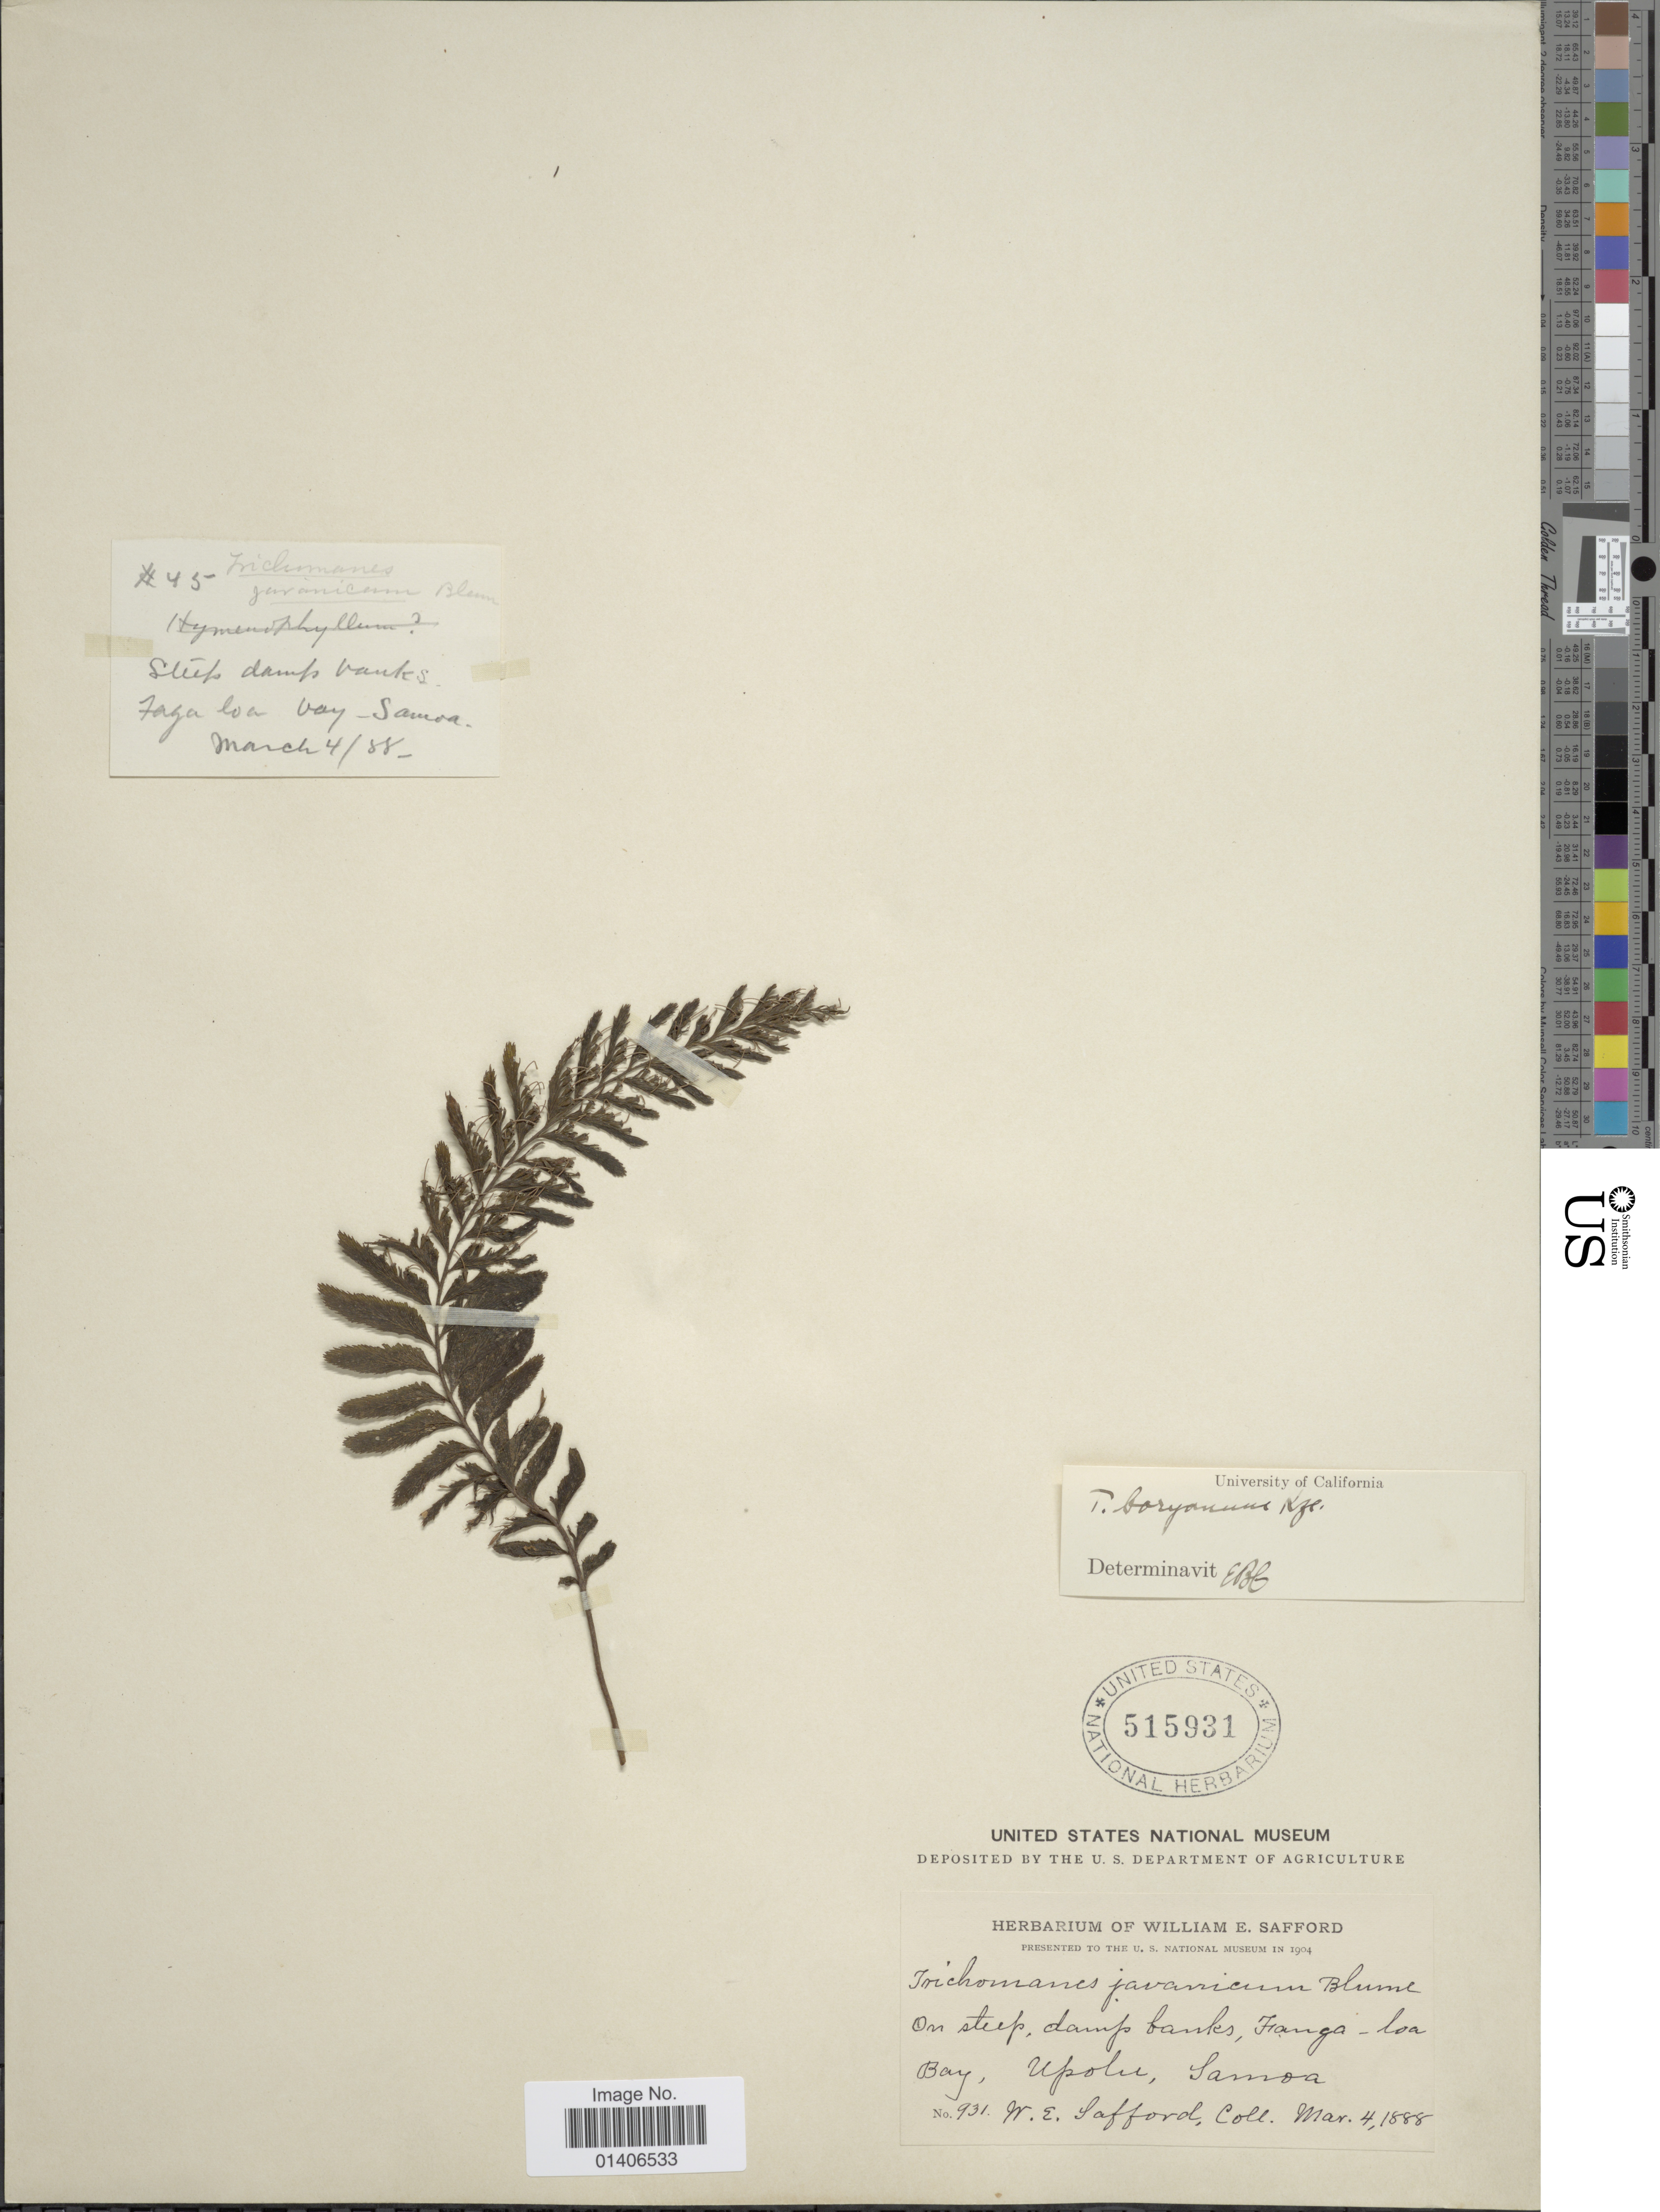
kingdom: Plantae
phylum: Tracheophyta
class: Polypodiopsida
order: Hymenophyllales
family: Hymenophyllaceae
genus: Cephalomanes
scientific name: Cephalomanes atrovirens subsp. boryanum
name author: (Kunze) K. Iwats.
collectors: W. E. Safford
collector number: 931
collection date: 1888-03-04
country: Samoa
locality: On steep damp banks, Langa-loa Bay, Upolu, Samoa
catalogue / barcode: US 515931